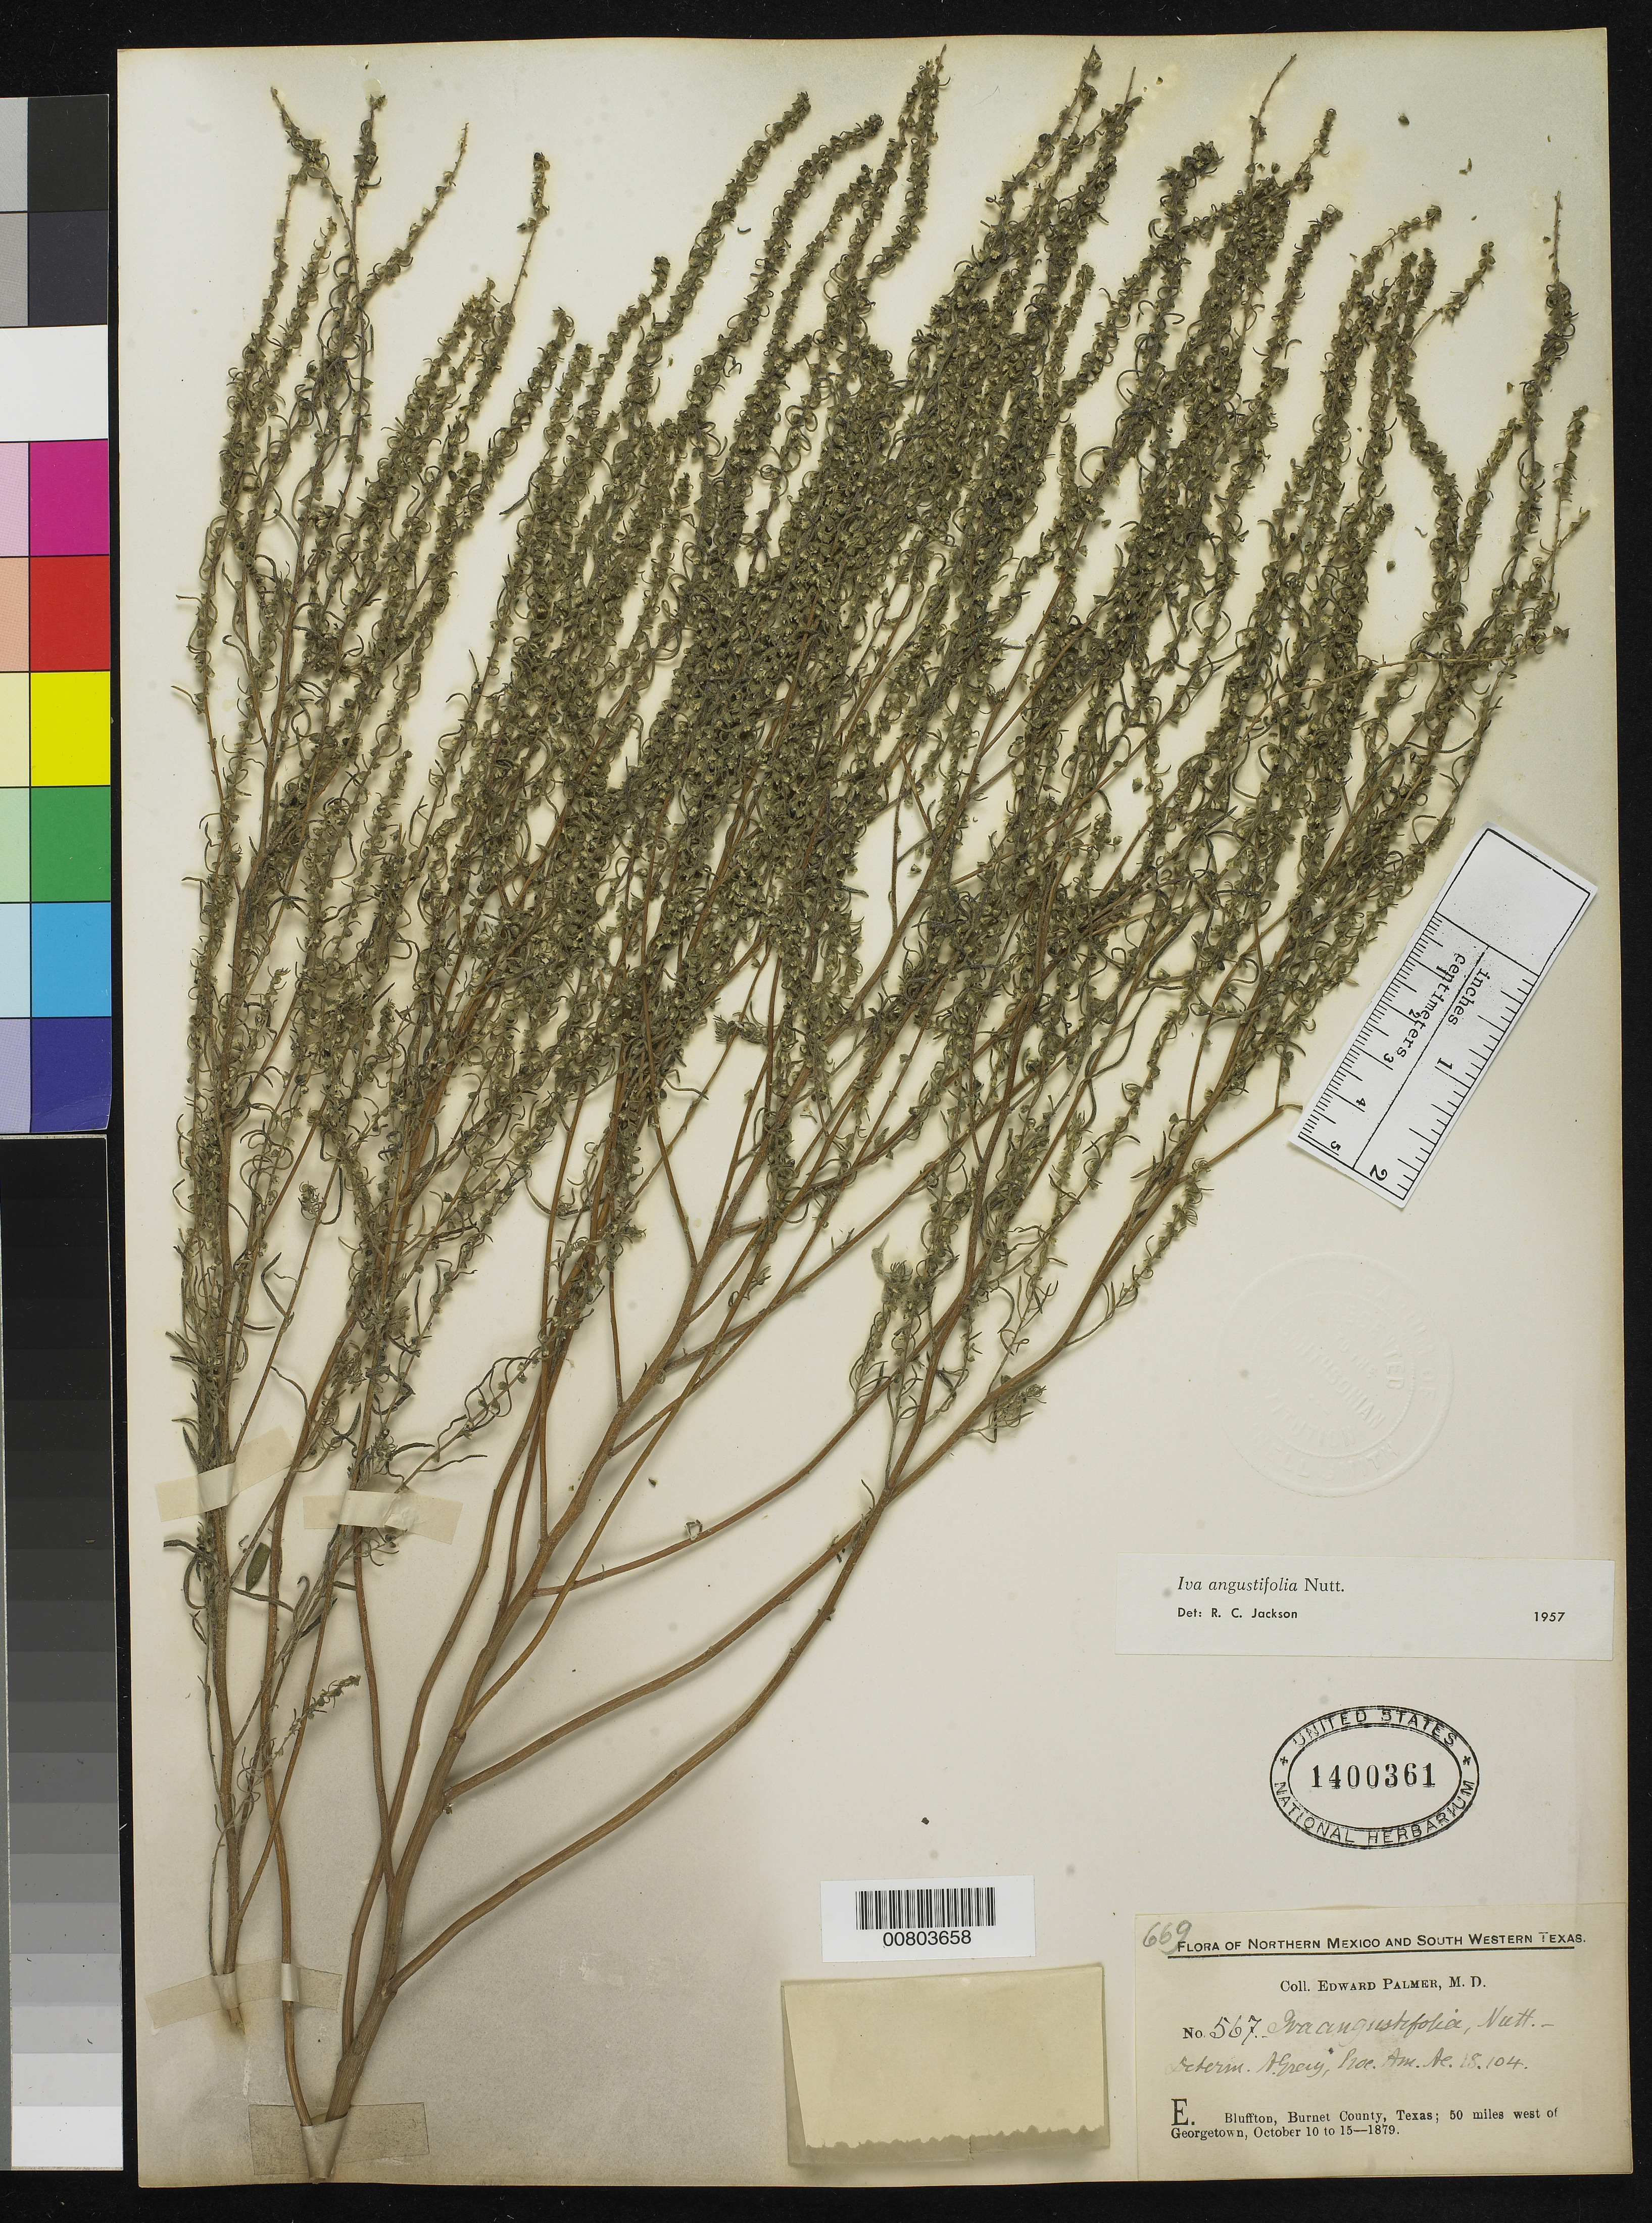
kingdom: Plantae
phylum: Tracheophyta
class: Magnoliopsida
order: Asterales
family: Asteraceae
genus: Iva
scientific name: Iva angustifolia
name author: Nutt.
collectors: E. Palmer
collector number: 567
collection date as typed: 10 Oct 1879 to 15 Oct 1879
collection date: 1879-10-10/1879-10-15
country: United States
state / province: Texas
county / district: Burnet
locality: E. Bluffton, Burnet County, Texas; 50 miles west of Georgetown.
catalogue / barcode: US 1400361